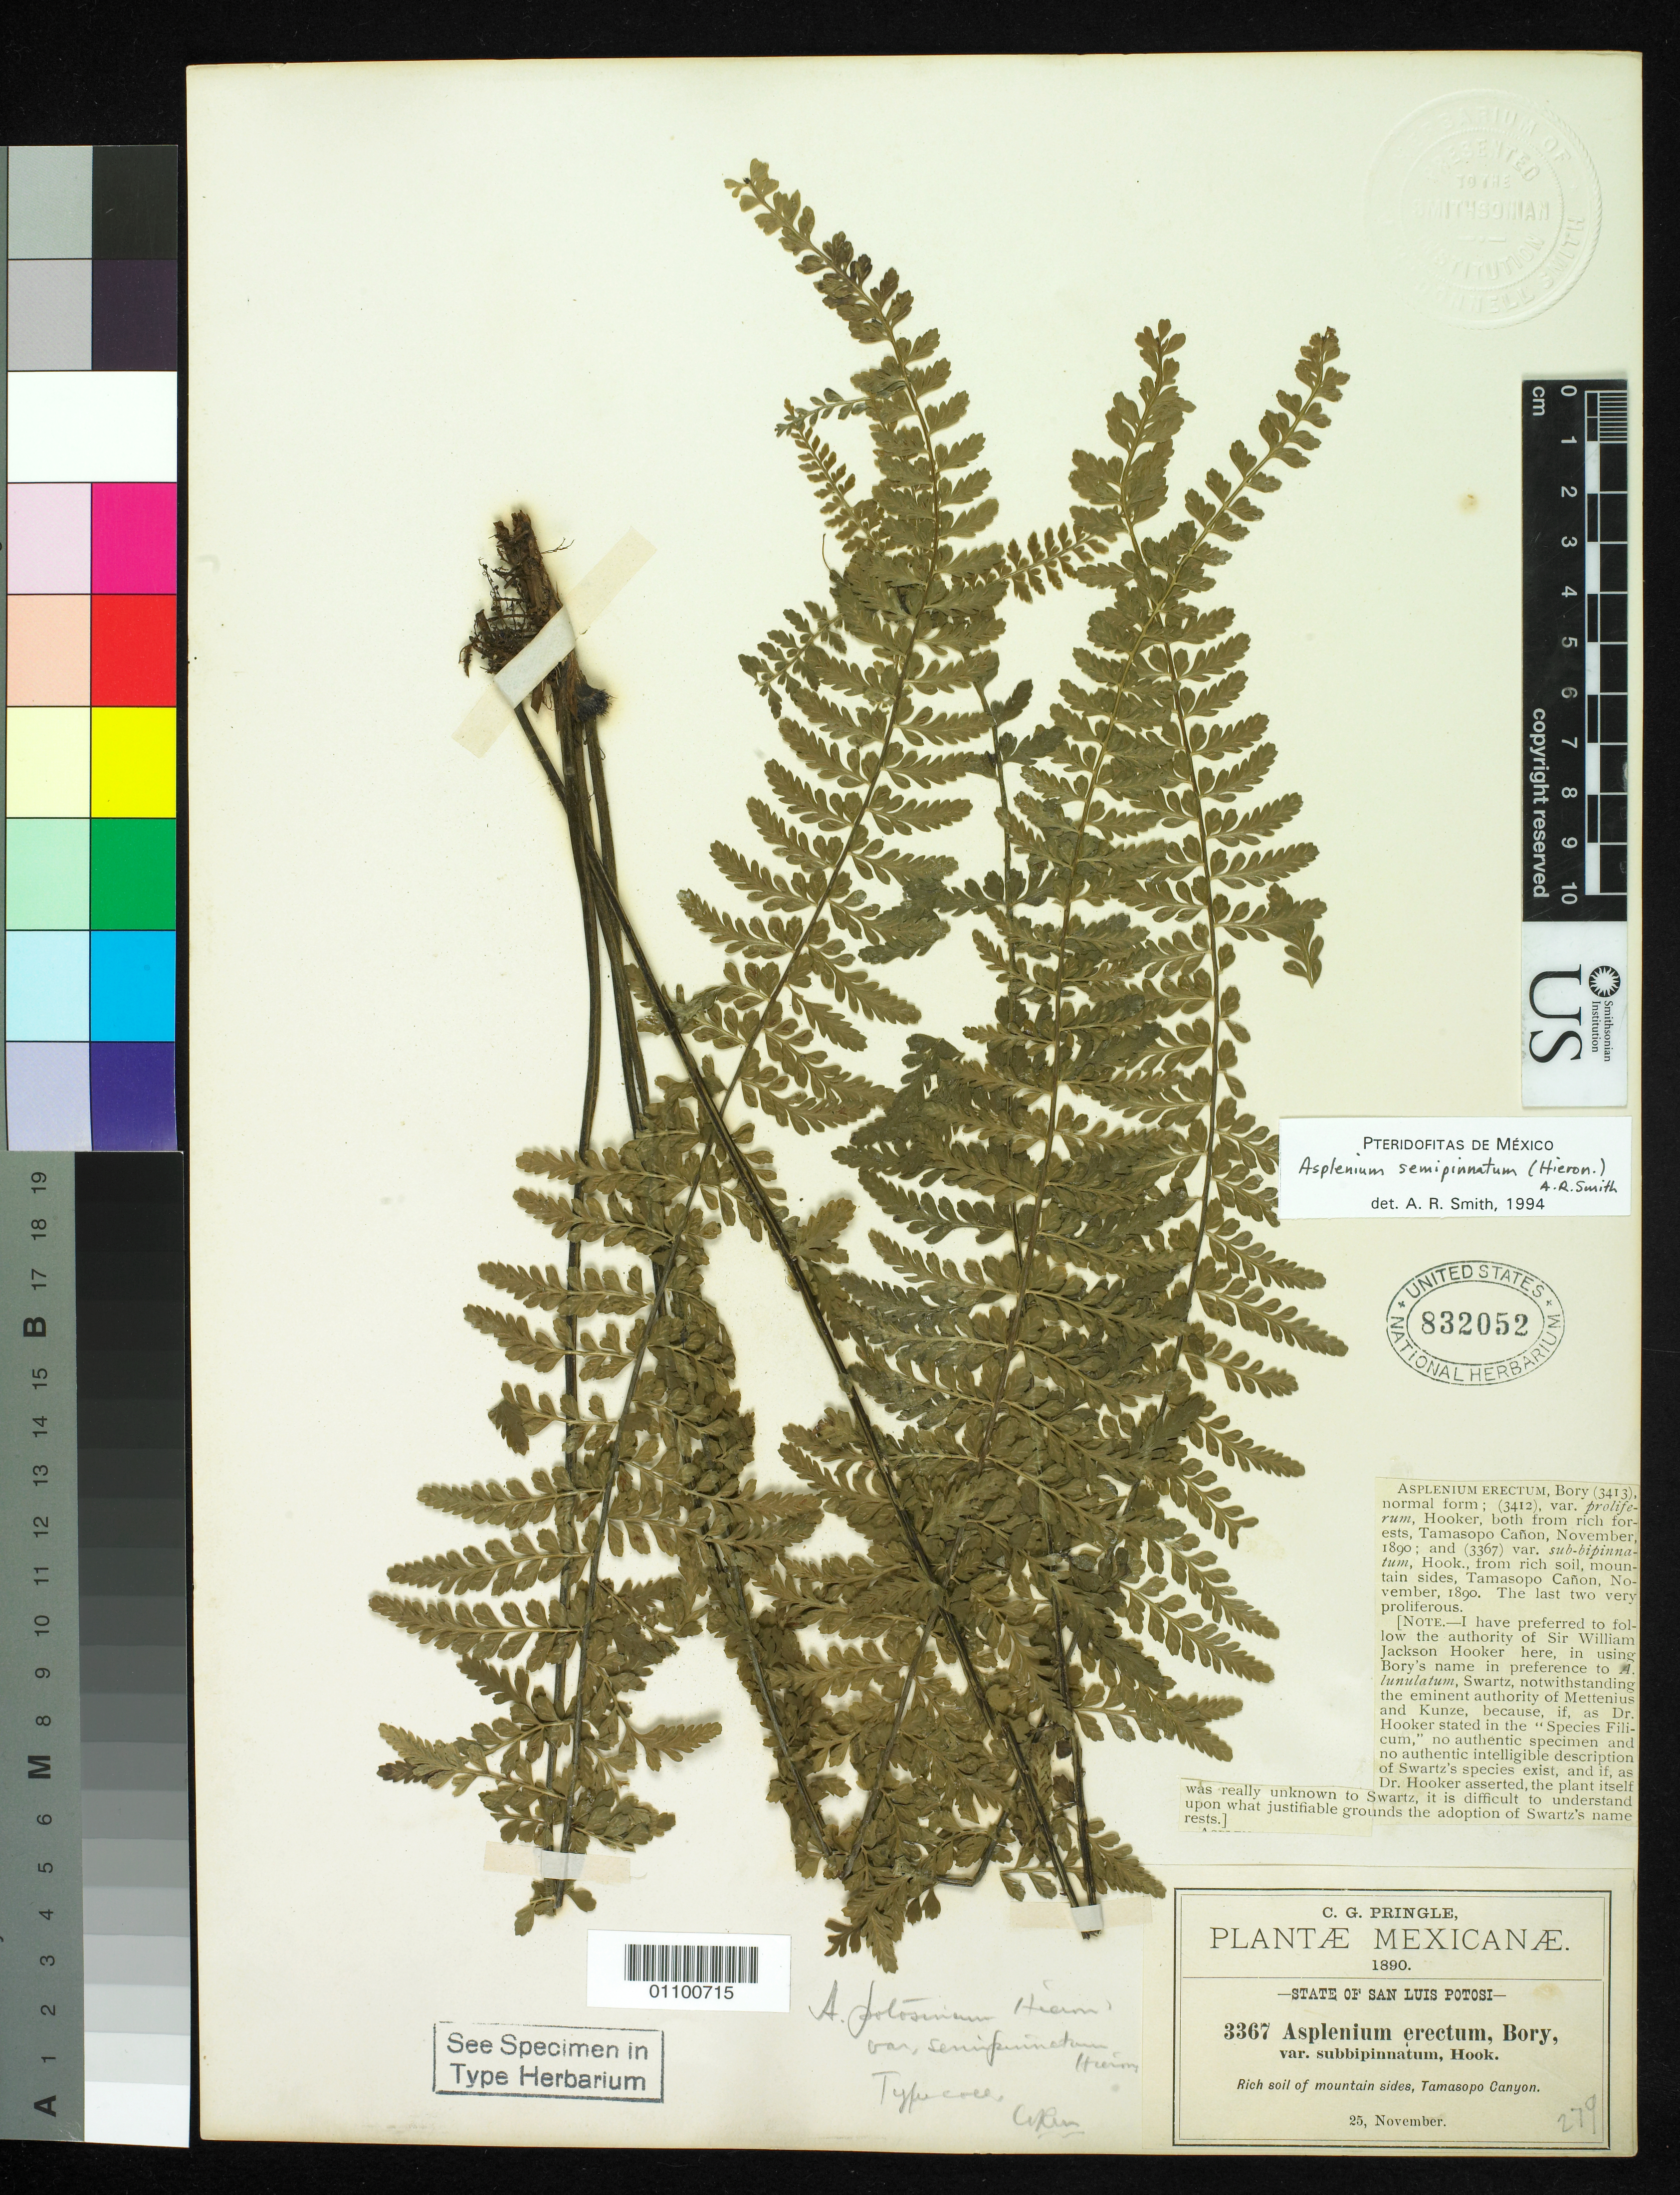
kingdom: Plantae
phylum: Tracheophyta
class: Polypodiopsida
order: Polypodiales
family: Aspleniaceae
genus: Asplenium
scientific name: Asplenium potosinum var. semipinnatum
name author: Hieron.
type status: Isotype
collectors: C. G. Pringle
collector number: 3367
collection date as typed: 25 Nov 1890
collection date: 1890-11-25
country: Mexico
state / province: San Luis Potosi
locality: Tamasopo Canyon, mountain sides.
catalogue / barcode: US 832052